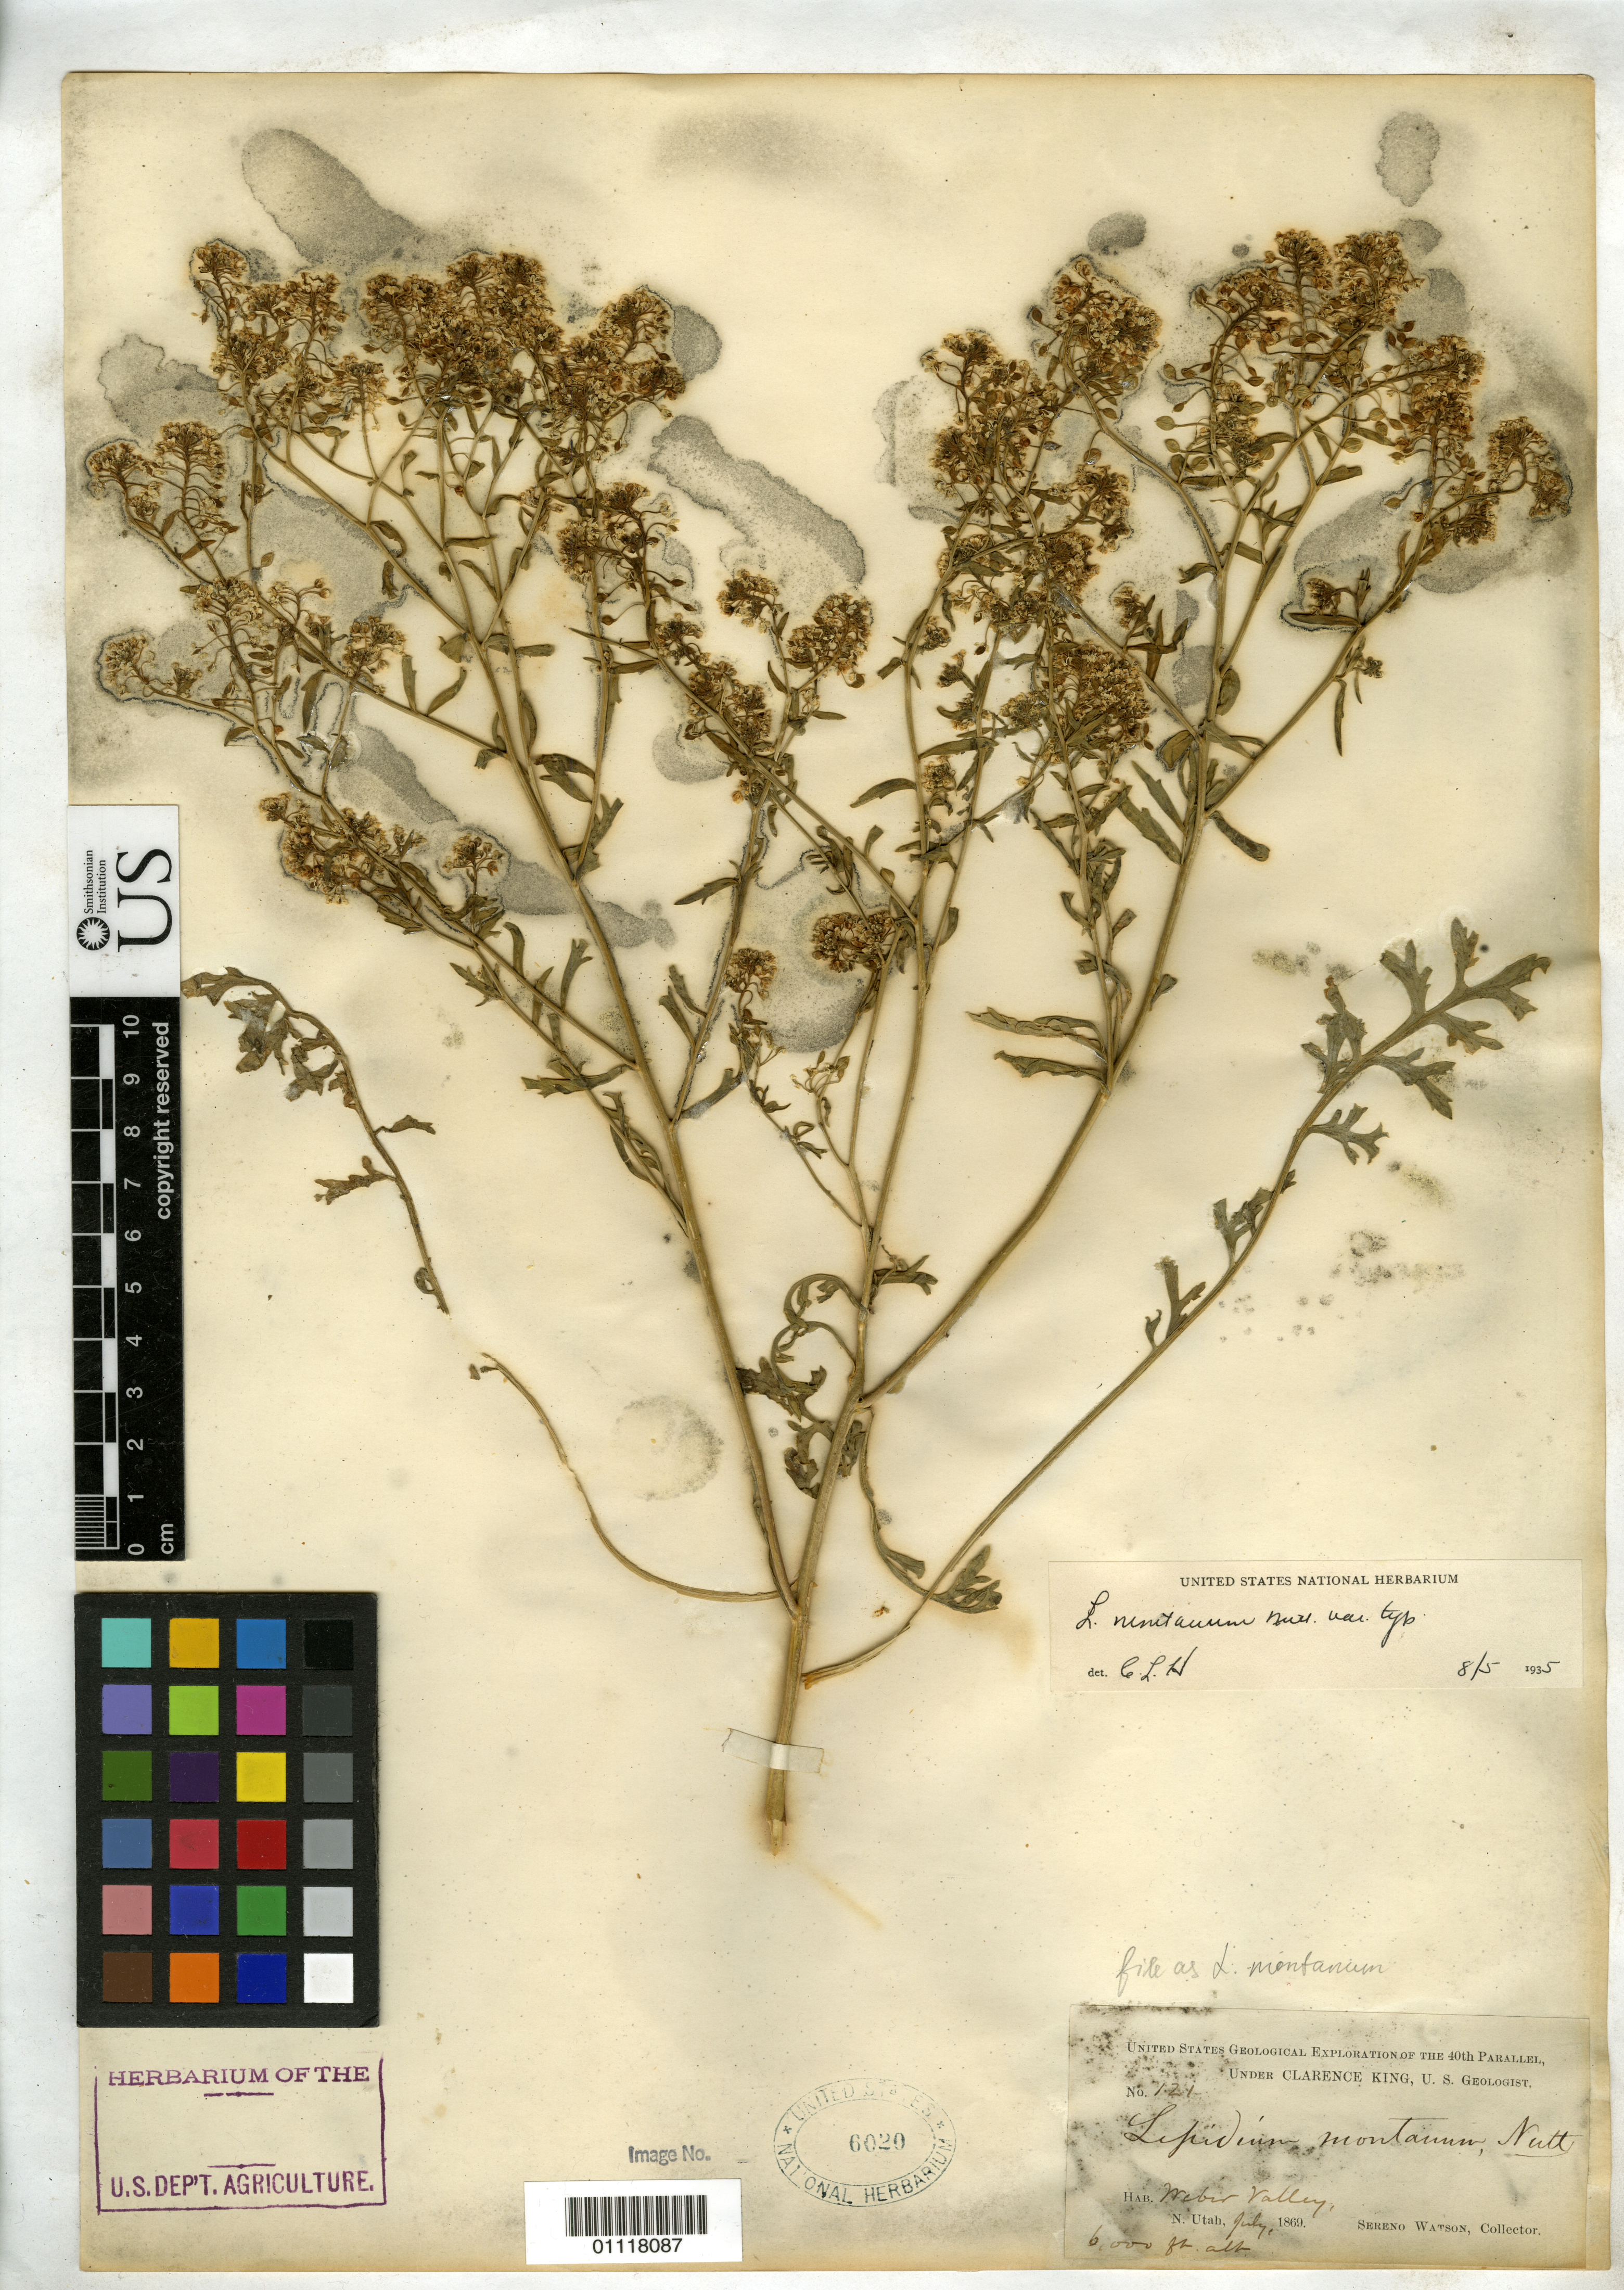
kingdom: Plantae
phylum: Tracheophyta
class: Magnoliopsida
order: Brassicales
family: Brassicaceae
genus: Lepidium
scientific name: Lepidium montanum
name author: Nutt.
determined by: Hitchcock, C. L.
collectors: S. Watson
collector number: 121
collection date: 1869-07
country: United States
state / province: Utah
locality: Weber Valley, N. Utah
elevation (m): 1829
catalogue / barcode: US 6020